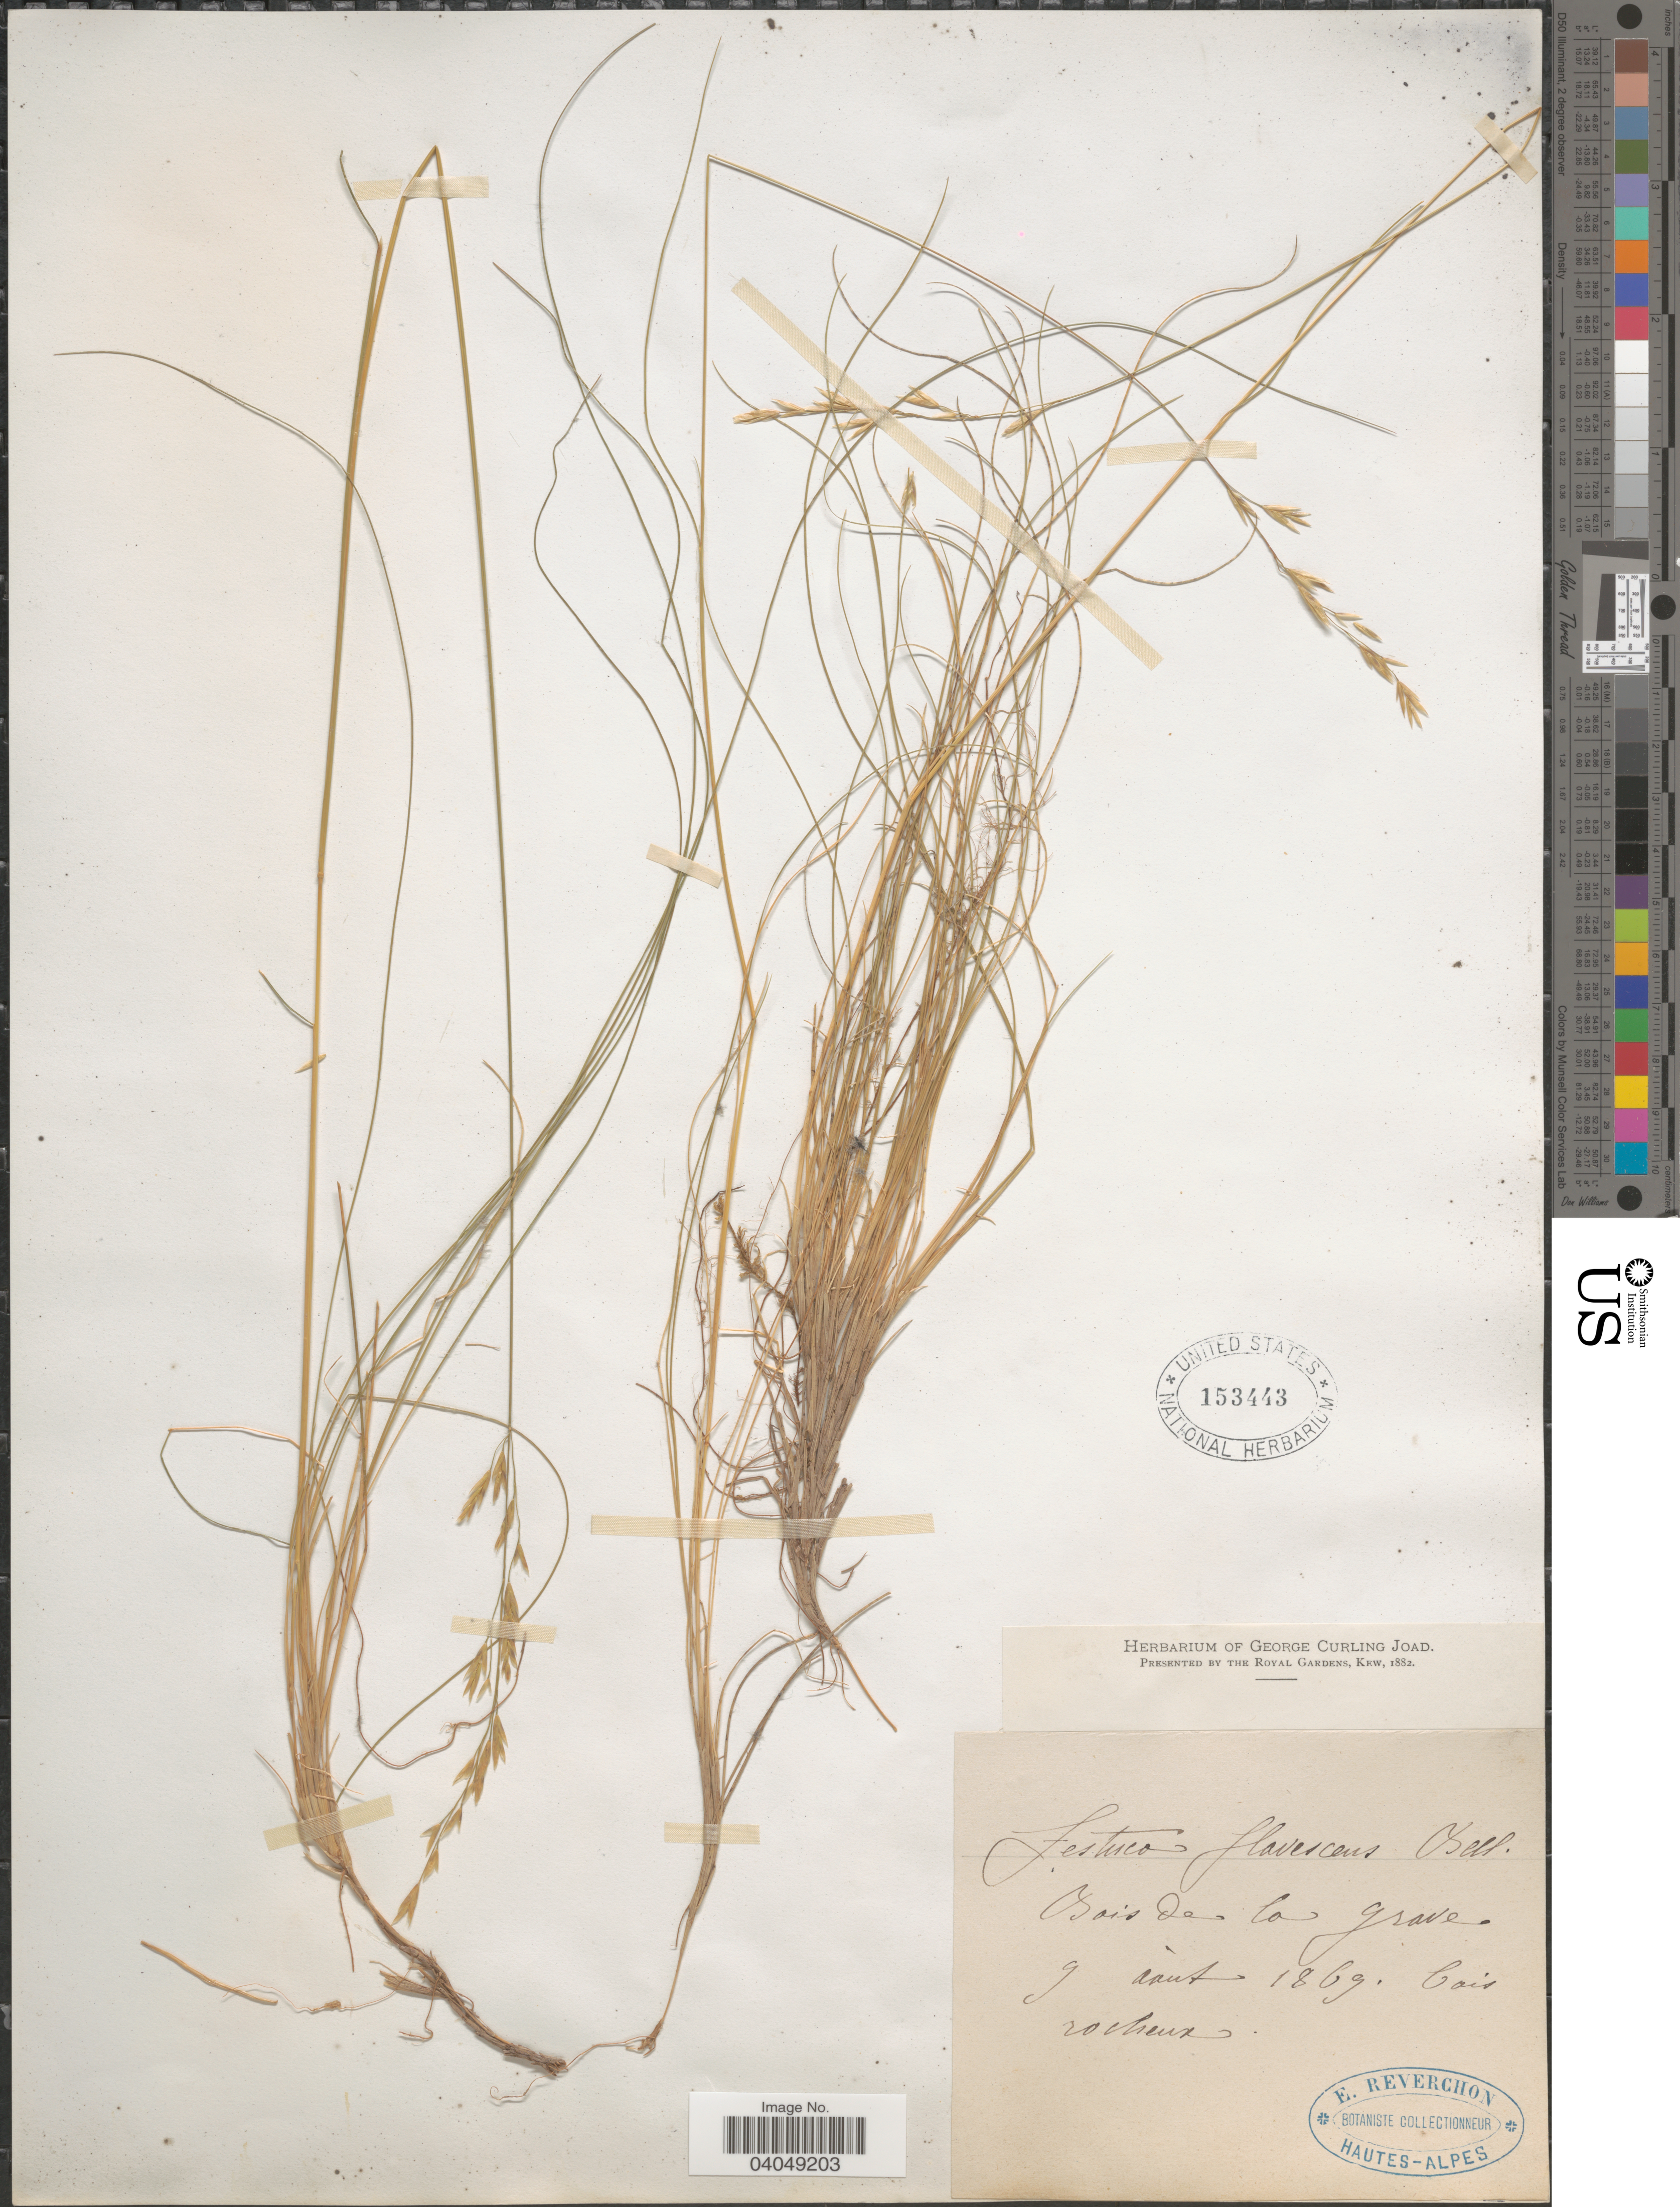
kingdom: Plantae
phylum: Tracheophyta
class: Liliopsida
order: Poales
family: Poaceae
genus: Festuca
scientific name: Festuca flavescens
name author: Bell.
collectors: E. Reverchon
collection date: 1869-08-09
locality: Bois de la Grave.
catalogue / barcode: US 153443